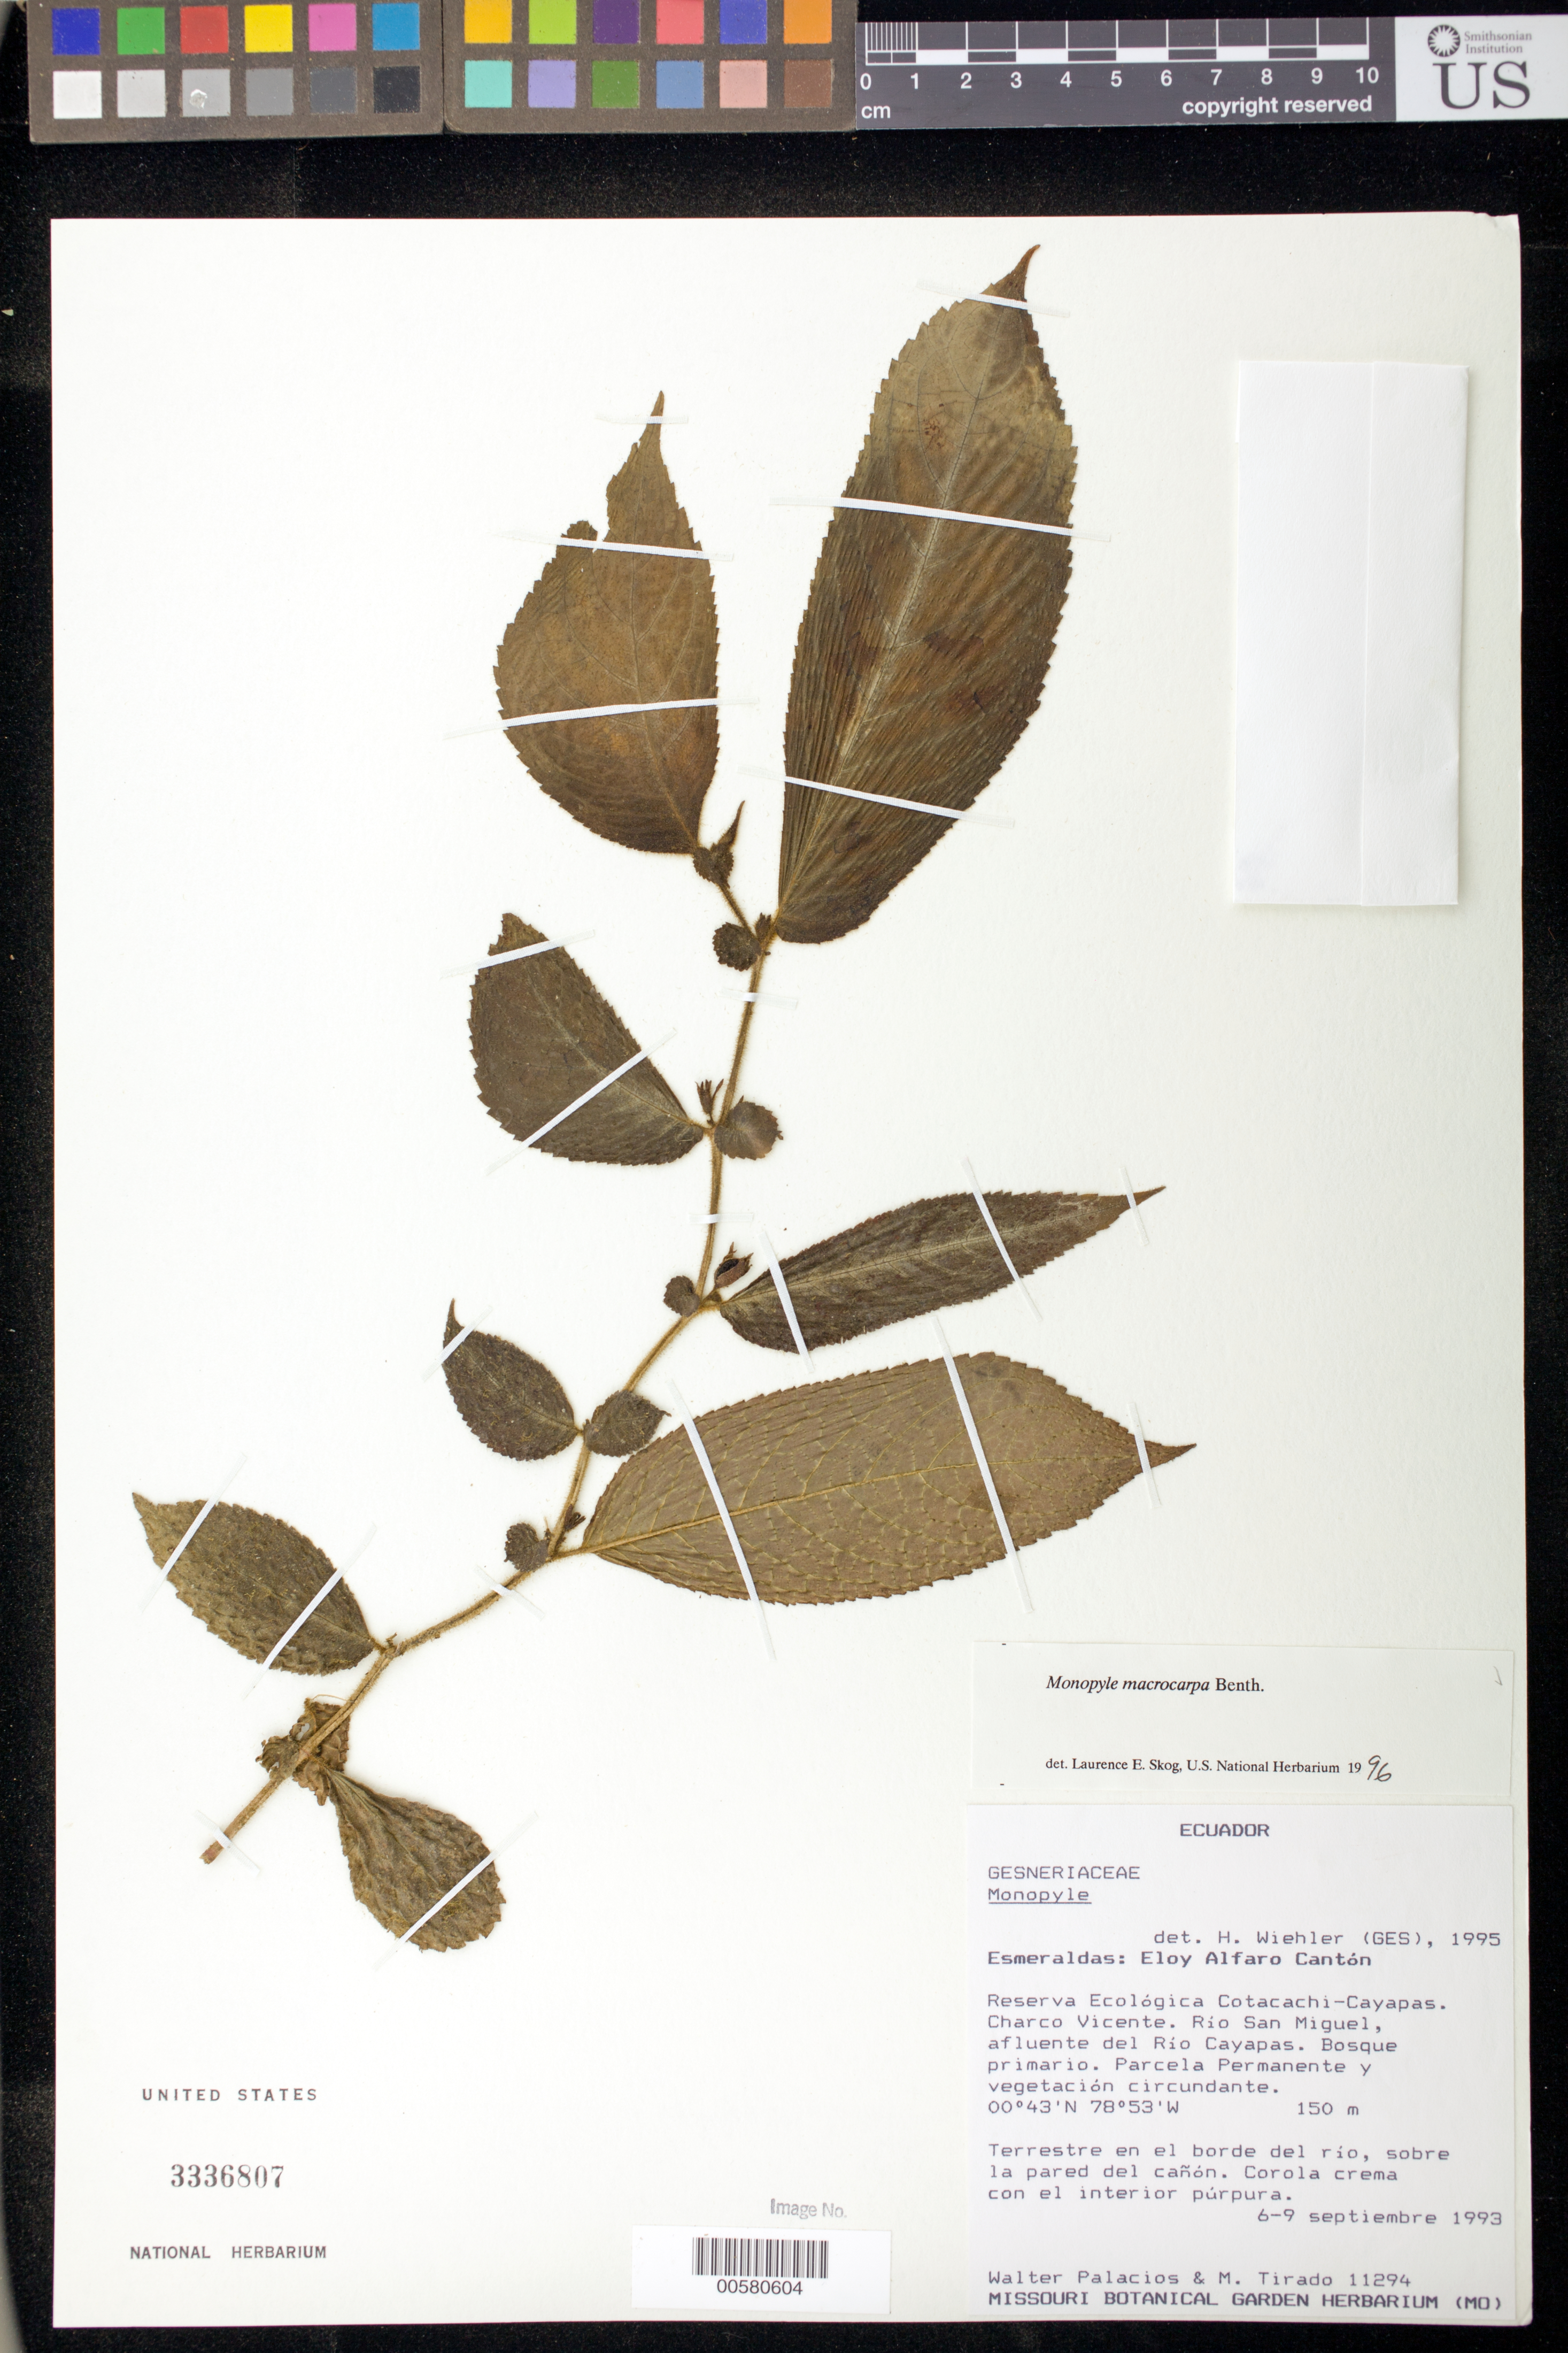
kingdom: Plantae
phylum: Tracheophyta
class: Magnoliopsida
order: Lamiales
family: Gesneriaceae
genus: Monopyle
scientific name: Monopyle macrocarpa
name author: Benth.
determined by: Skog, Laurence E.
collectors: W. Palacios & M. Tirado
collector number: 11294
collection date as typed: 6-9 Sep 1993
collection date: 1993-09-06/1993-09-09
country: Ecuador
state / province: Esmeraldas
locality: Eloy Alfaro: Reserva Ecológica Cotocachi-Cayapas, Charco Vicente, Río San Miguel, afluente del Río Cayapas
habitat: Bosque primario; Parcela Permanente y vegetación circundante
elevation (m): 150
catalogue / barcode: US 3336807